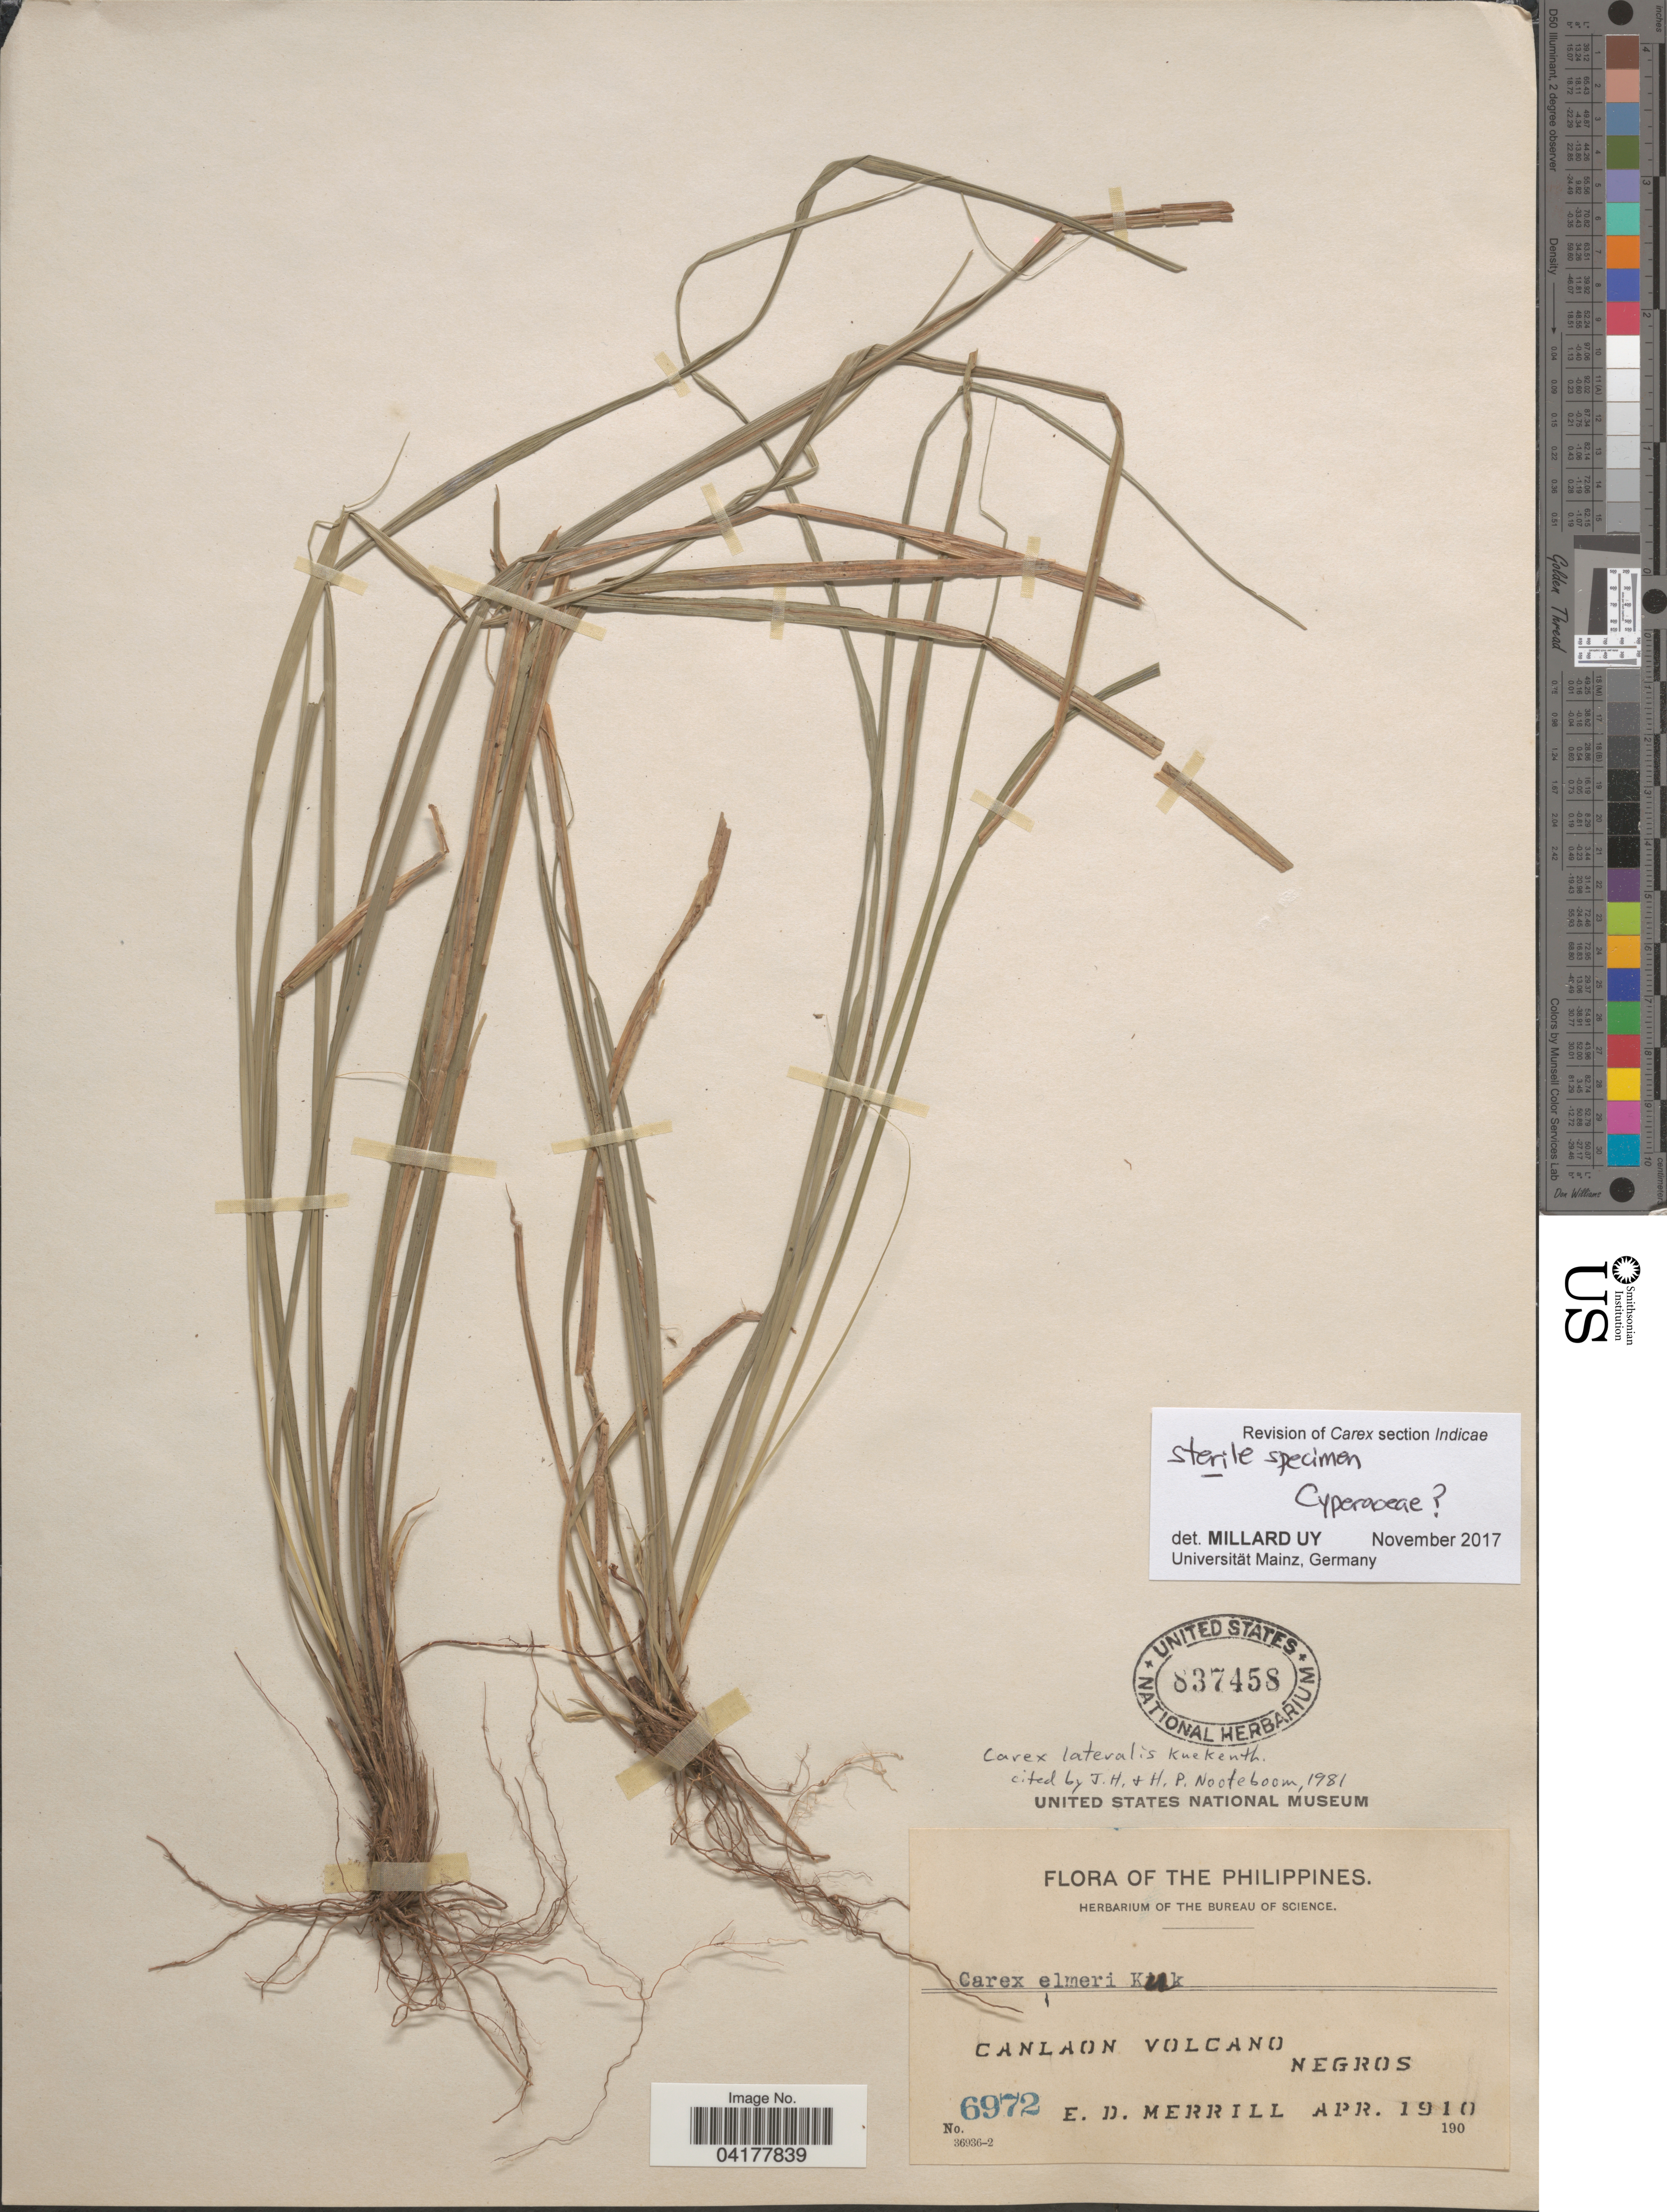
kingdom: Plantae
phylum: Tracheophyta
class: Liliopsida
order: Poales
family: Cyperaceae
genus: Carex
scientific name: Carex oxyphylla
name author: Franch.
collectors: E. D. Merrill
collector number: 6972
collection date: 1910-04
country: Philippines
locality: Canlaon volcano. Negros.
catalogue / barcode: US 837458